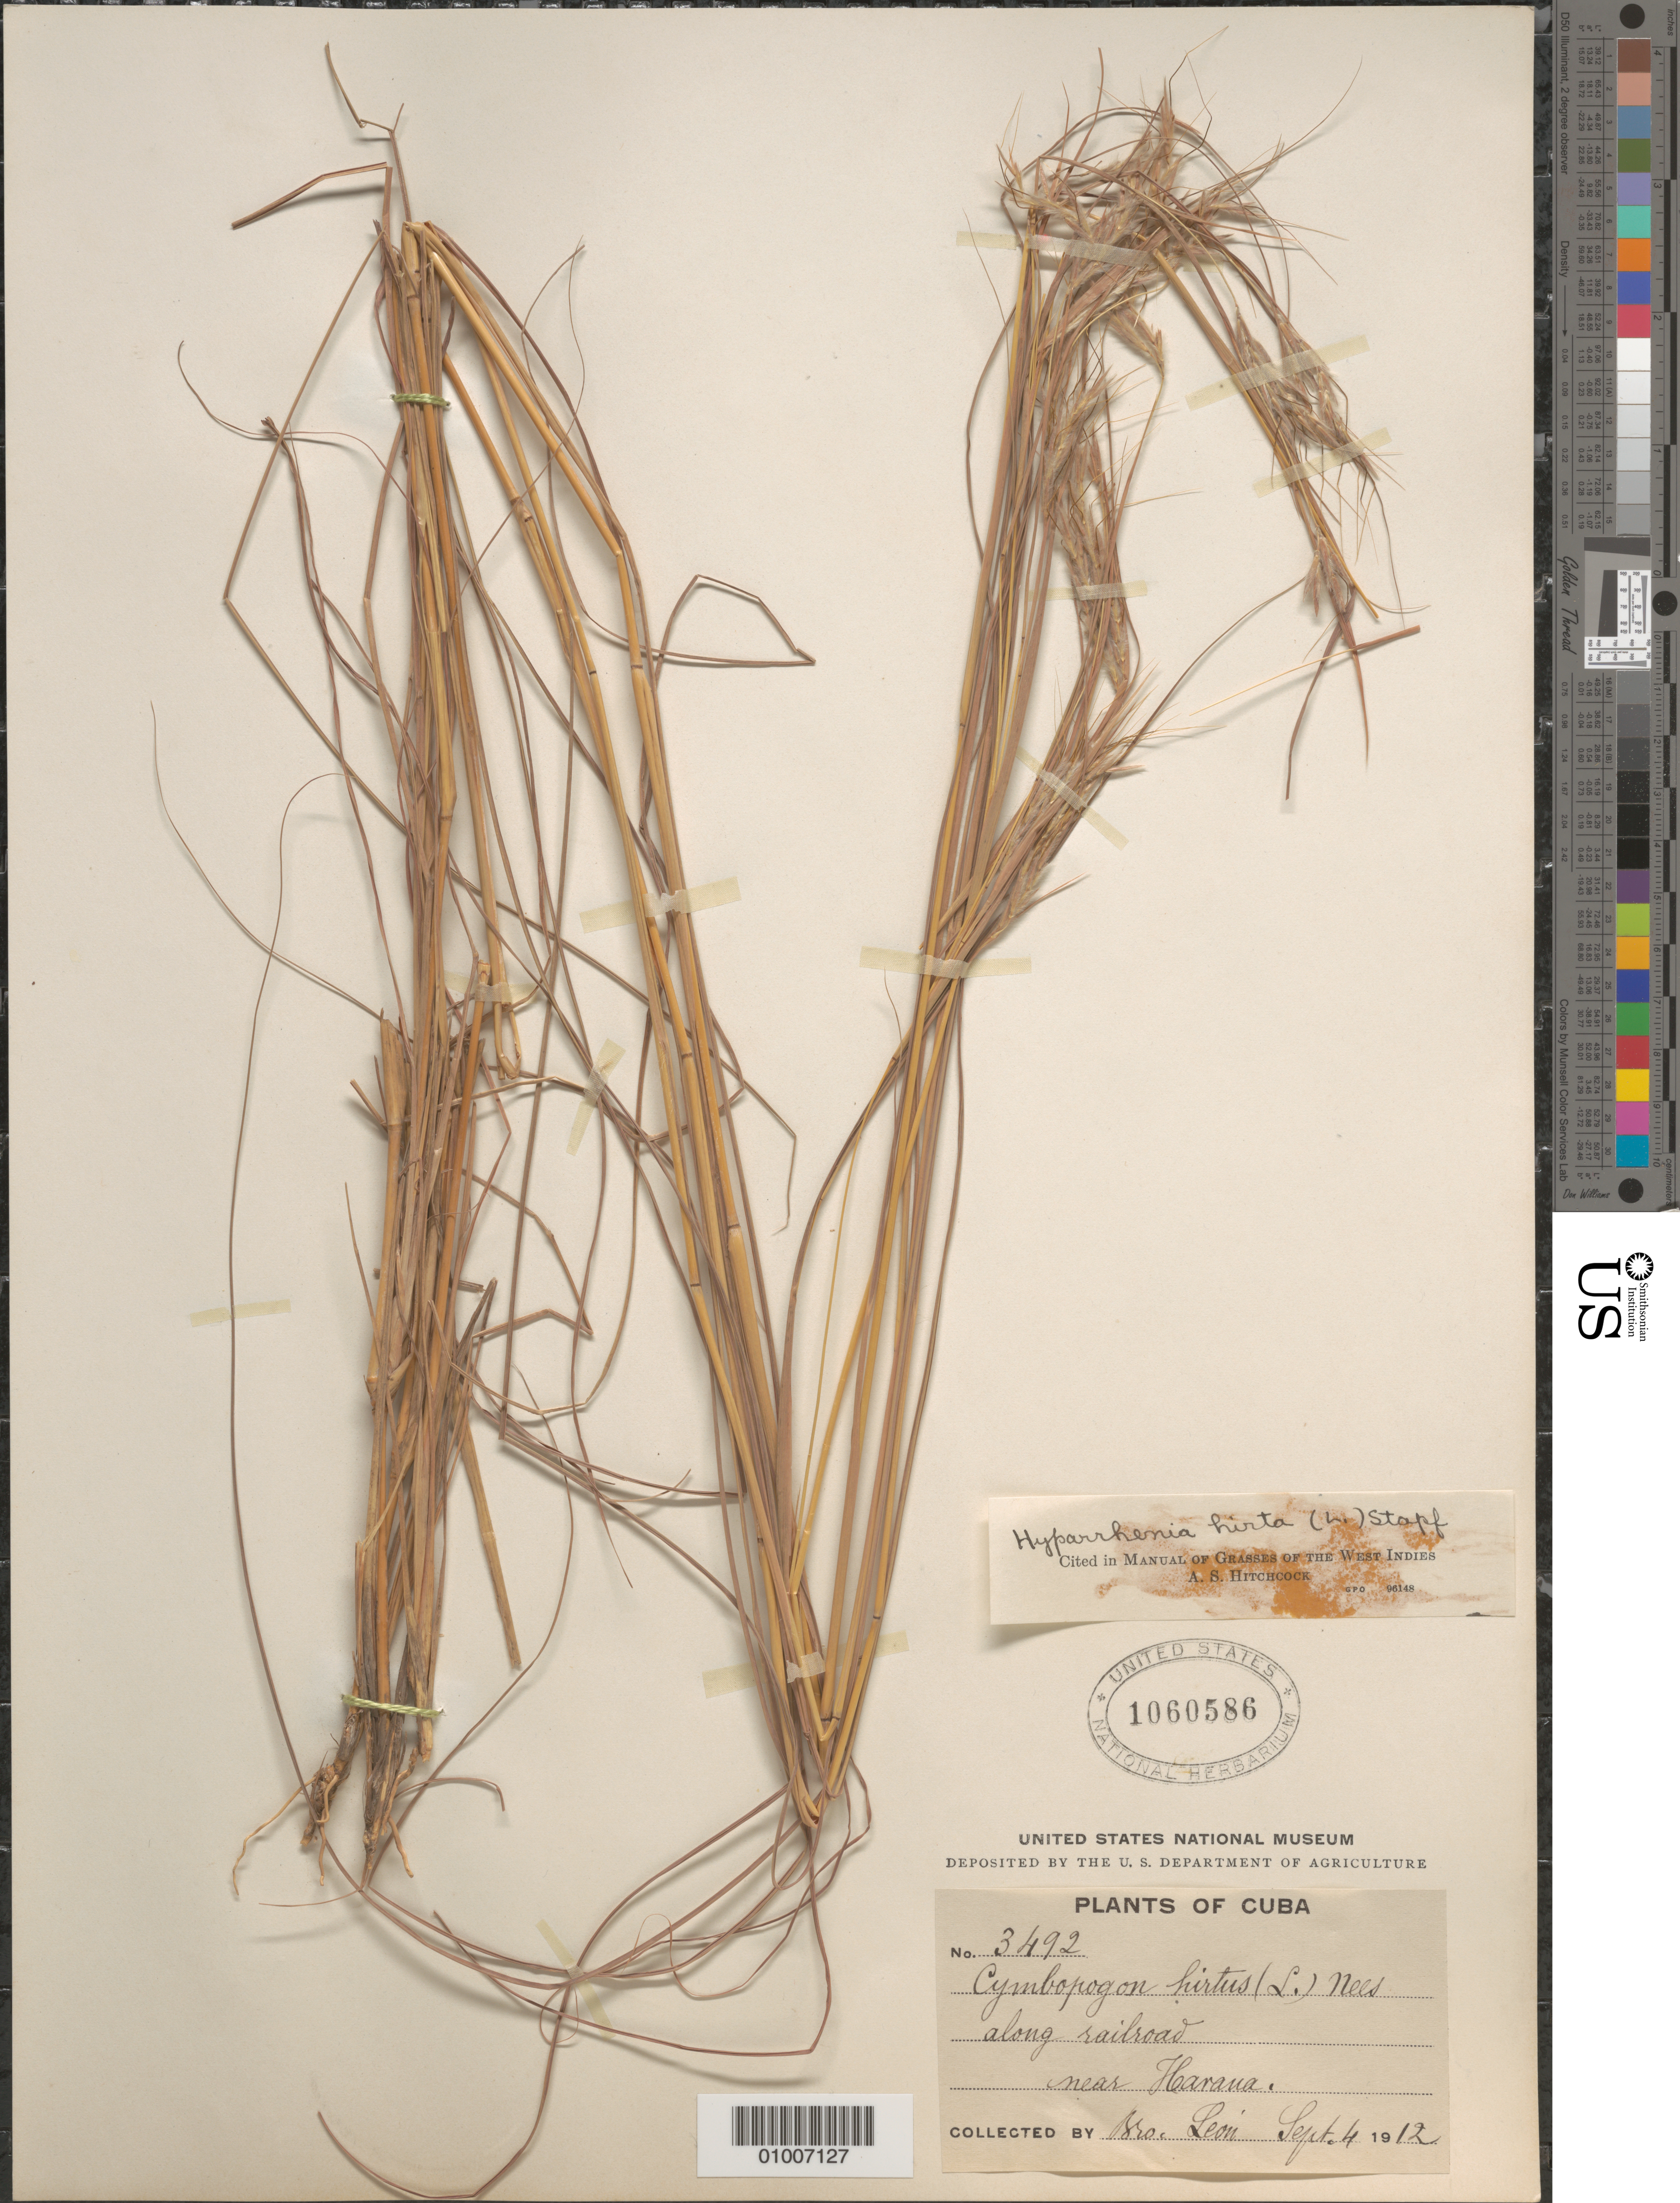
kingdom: Plantae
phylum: Tracheophyta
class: Liliopsida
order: Poales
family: Poaceae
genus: Hyparrhenia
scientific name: Hyparrhenia hirta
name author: (L.) Stapf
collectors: Bro. León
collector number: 3492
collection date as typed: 04 Sep 1912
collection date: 1912-09-04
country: Cuba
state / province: La Habana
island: Cuba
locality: La Habana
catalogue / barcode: US 1060586